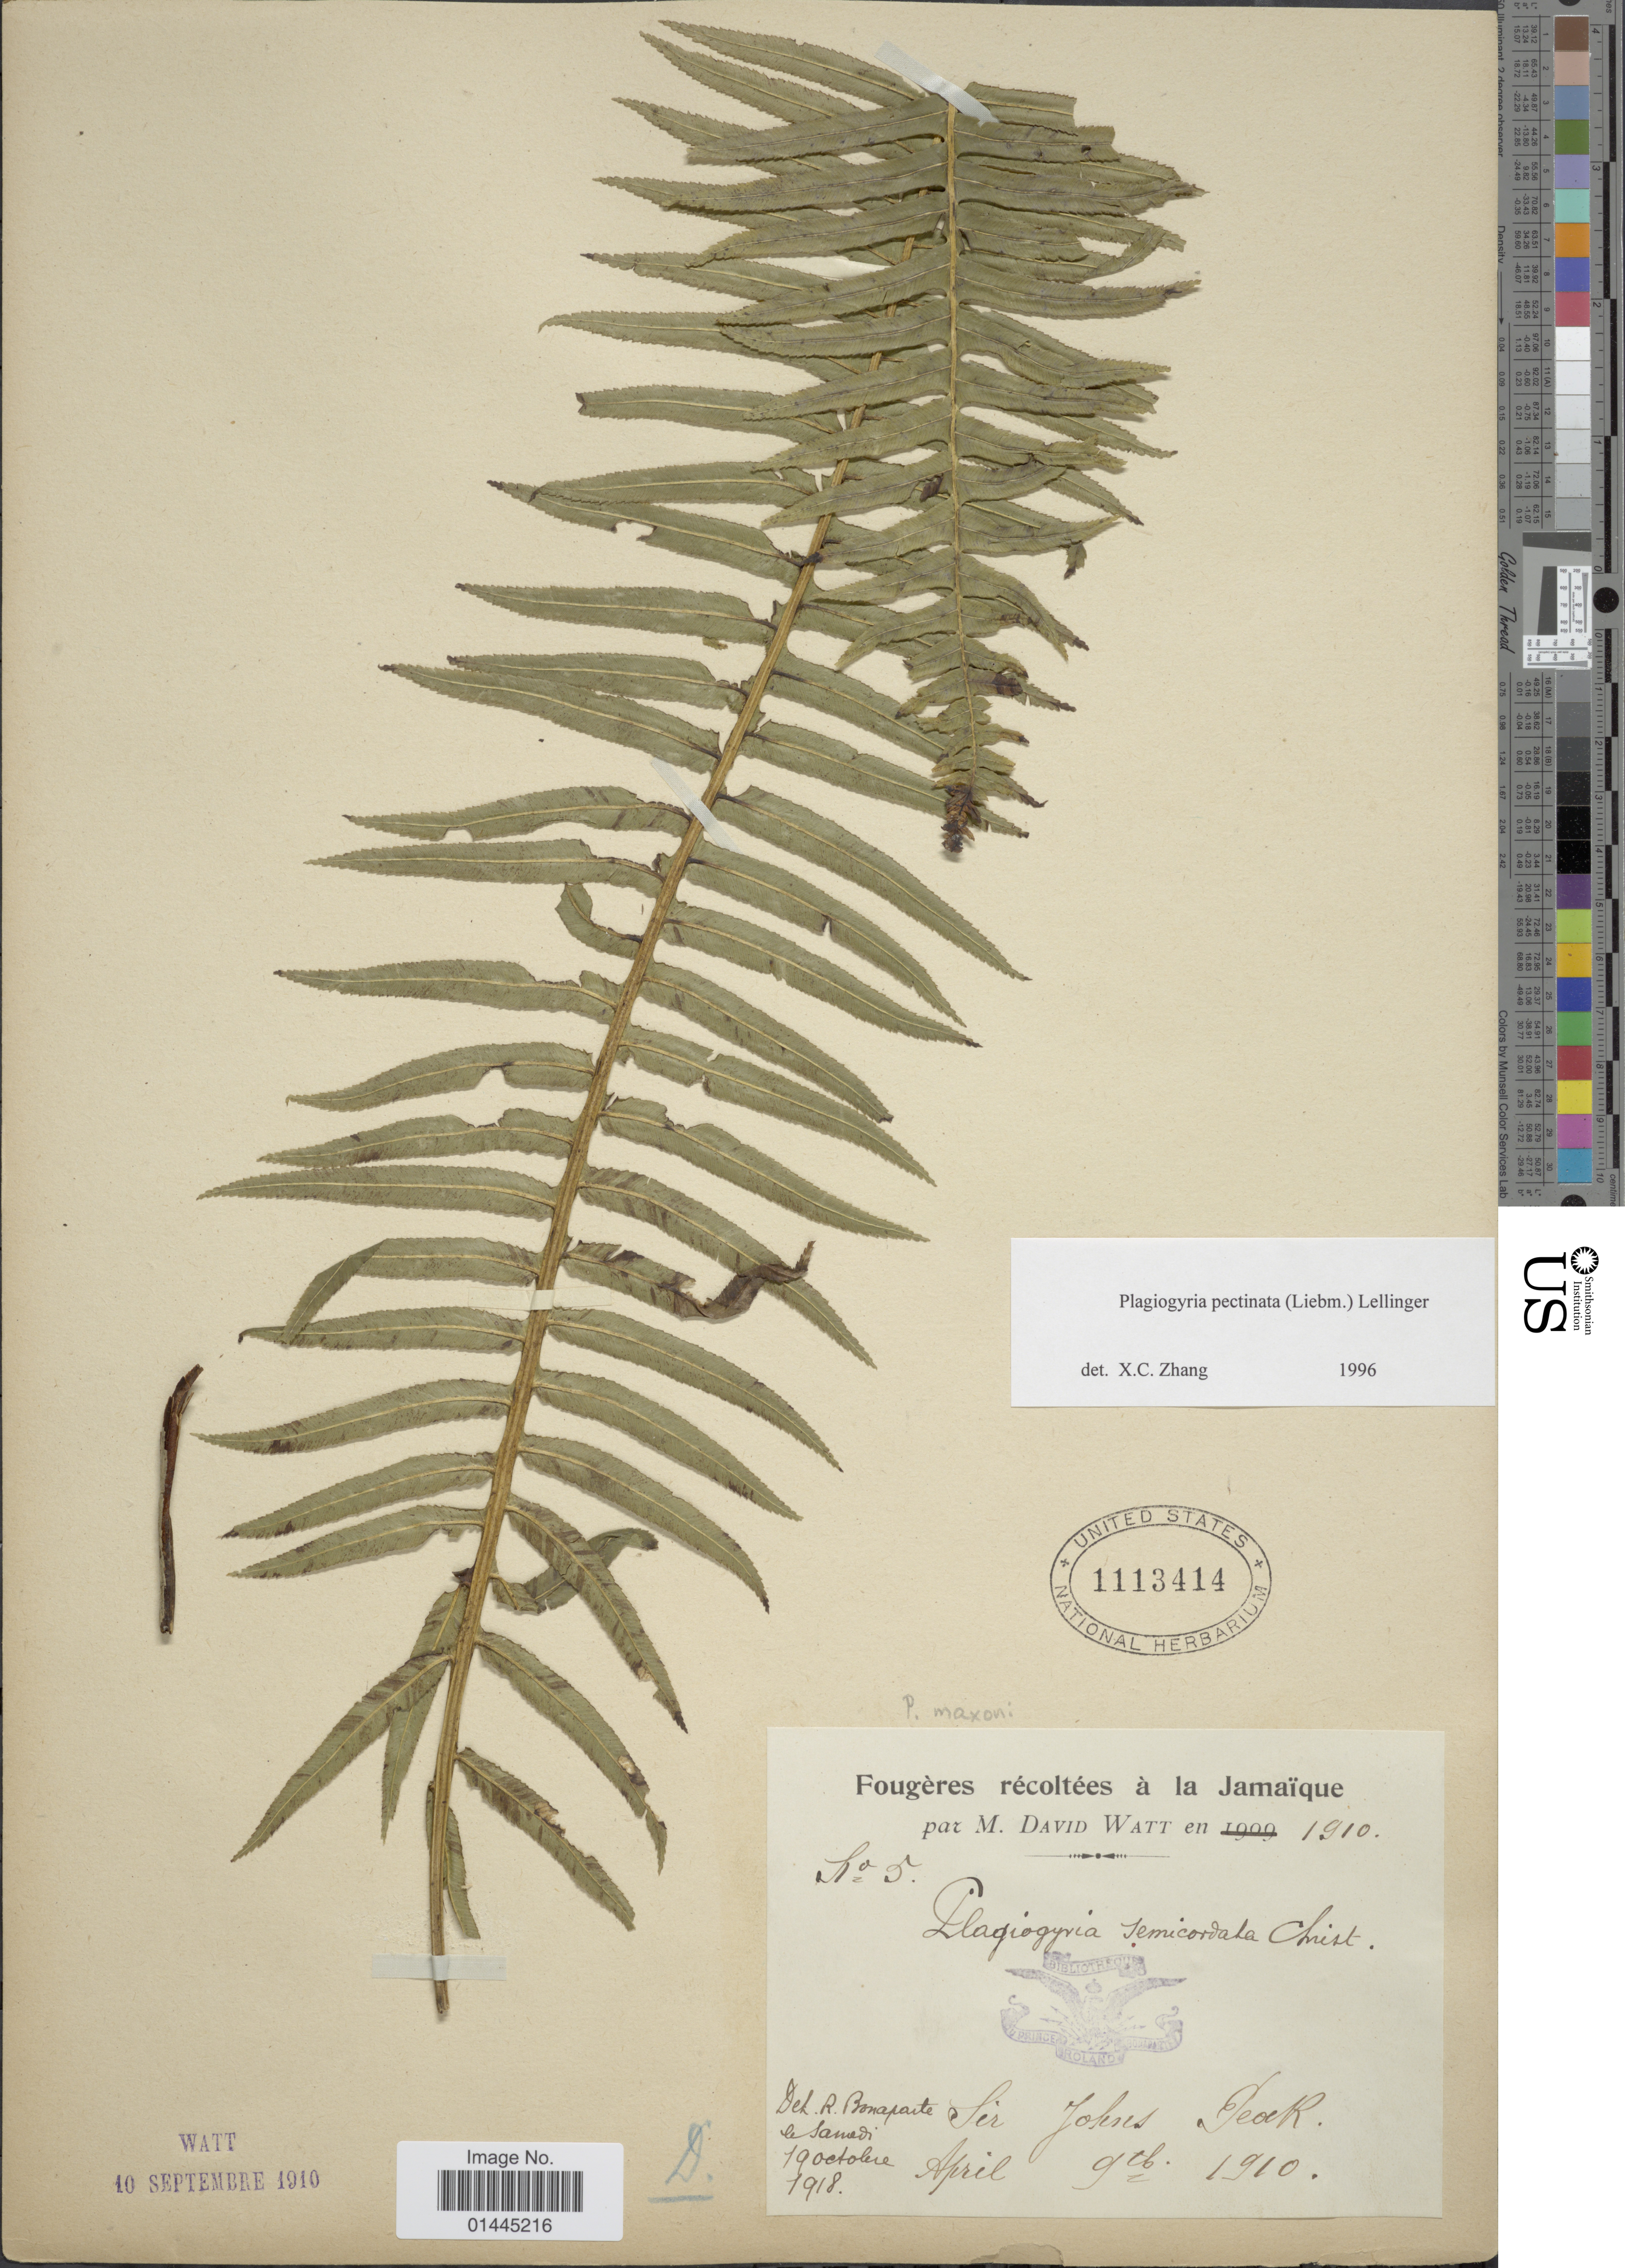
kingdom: Plantae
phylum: Tracheophyta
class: Polypodiopsida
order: Cyatheales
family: Plagiogyriaceae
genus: Plagiogyria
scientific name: Plagiogyria semicordata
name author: (C. Presl) Christ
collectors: M. Watt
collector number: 5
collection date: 1910-04-09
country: Jamaica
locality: Sir Johns Peak.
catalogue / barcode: US 1113414